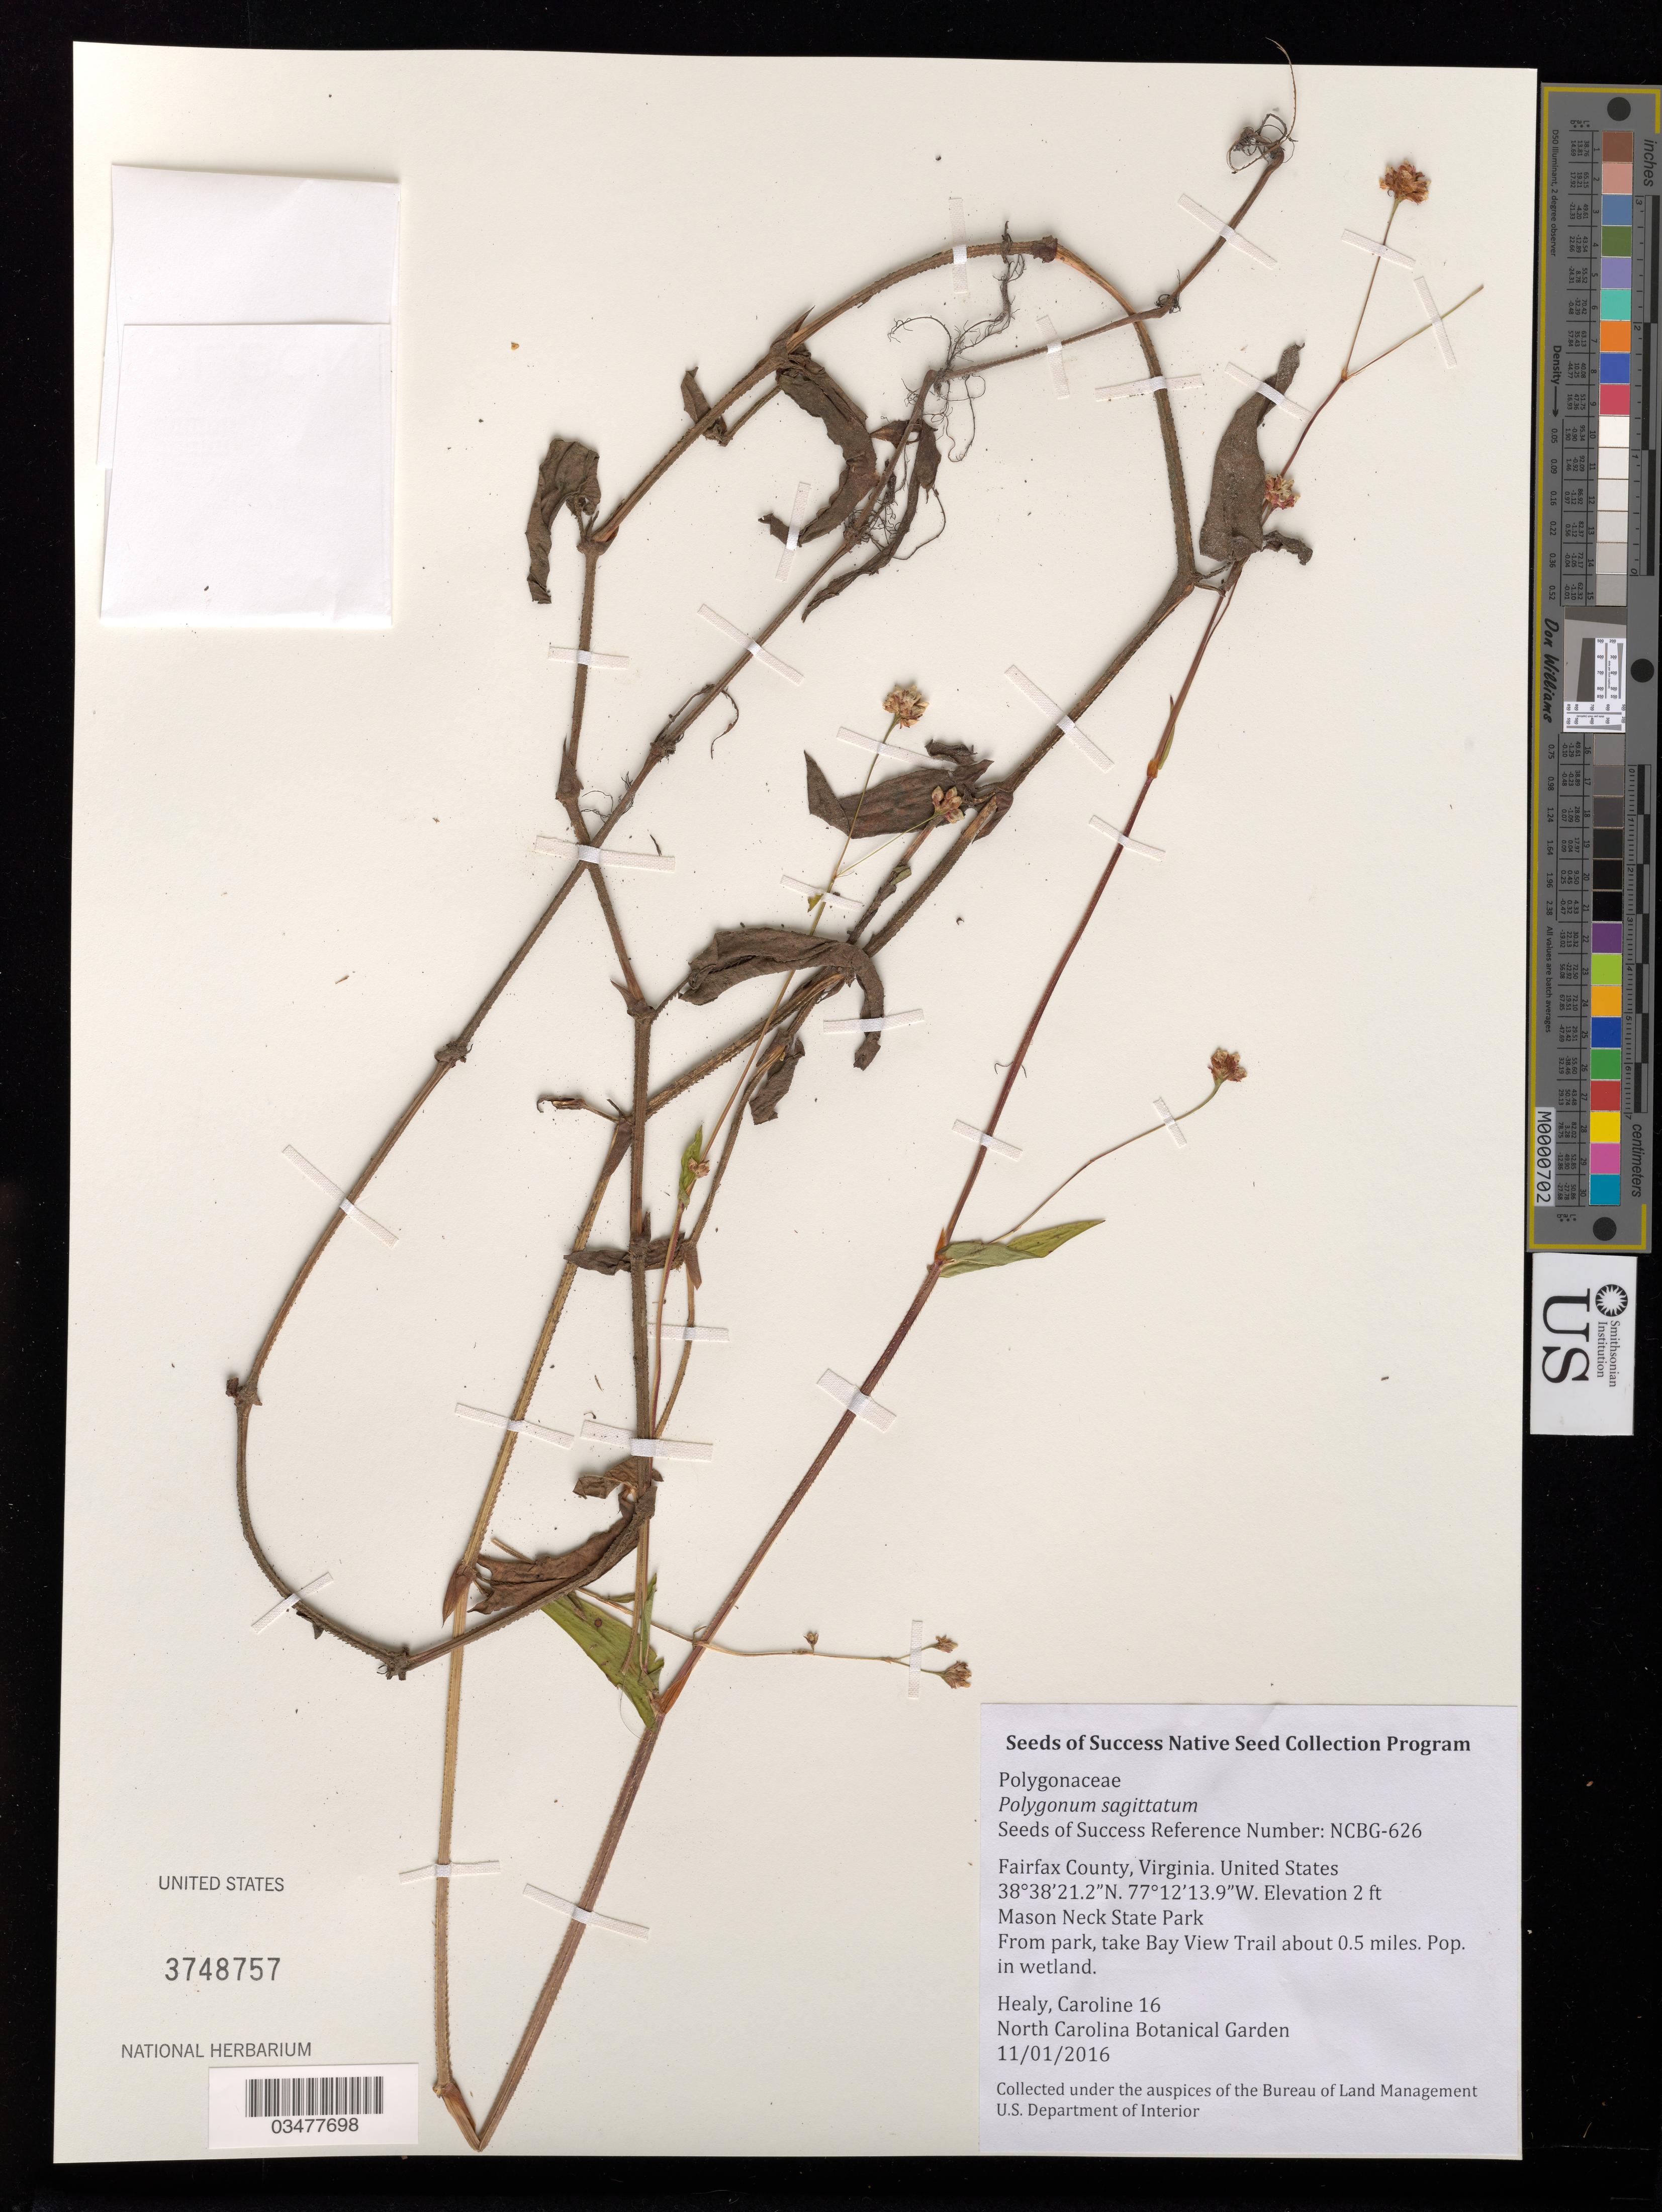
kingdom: Plantae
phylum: Tracheophyta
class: Magnoliopsida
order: Caryophyllales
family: Polygonaceae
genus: Polygonum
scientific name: Polygonum sagittatum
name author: L.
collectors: C. Healy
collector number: NCBG-626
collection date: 2016-11-01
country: United States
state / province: Virginia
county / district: Fairfax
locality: Mason Neck State Park, Bayview Trail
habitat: Tidal Marsh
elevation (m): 1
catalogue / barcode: US 3748757